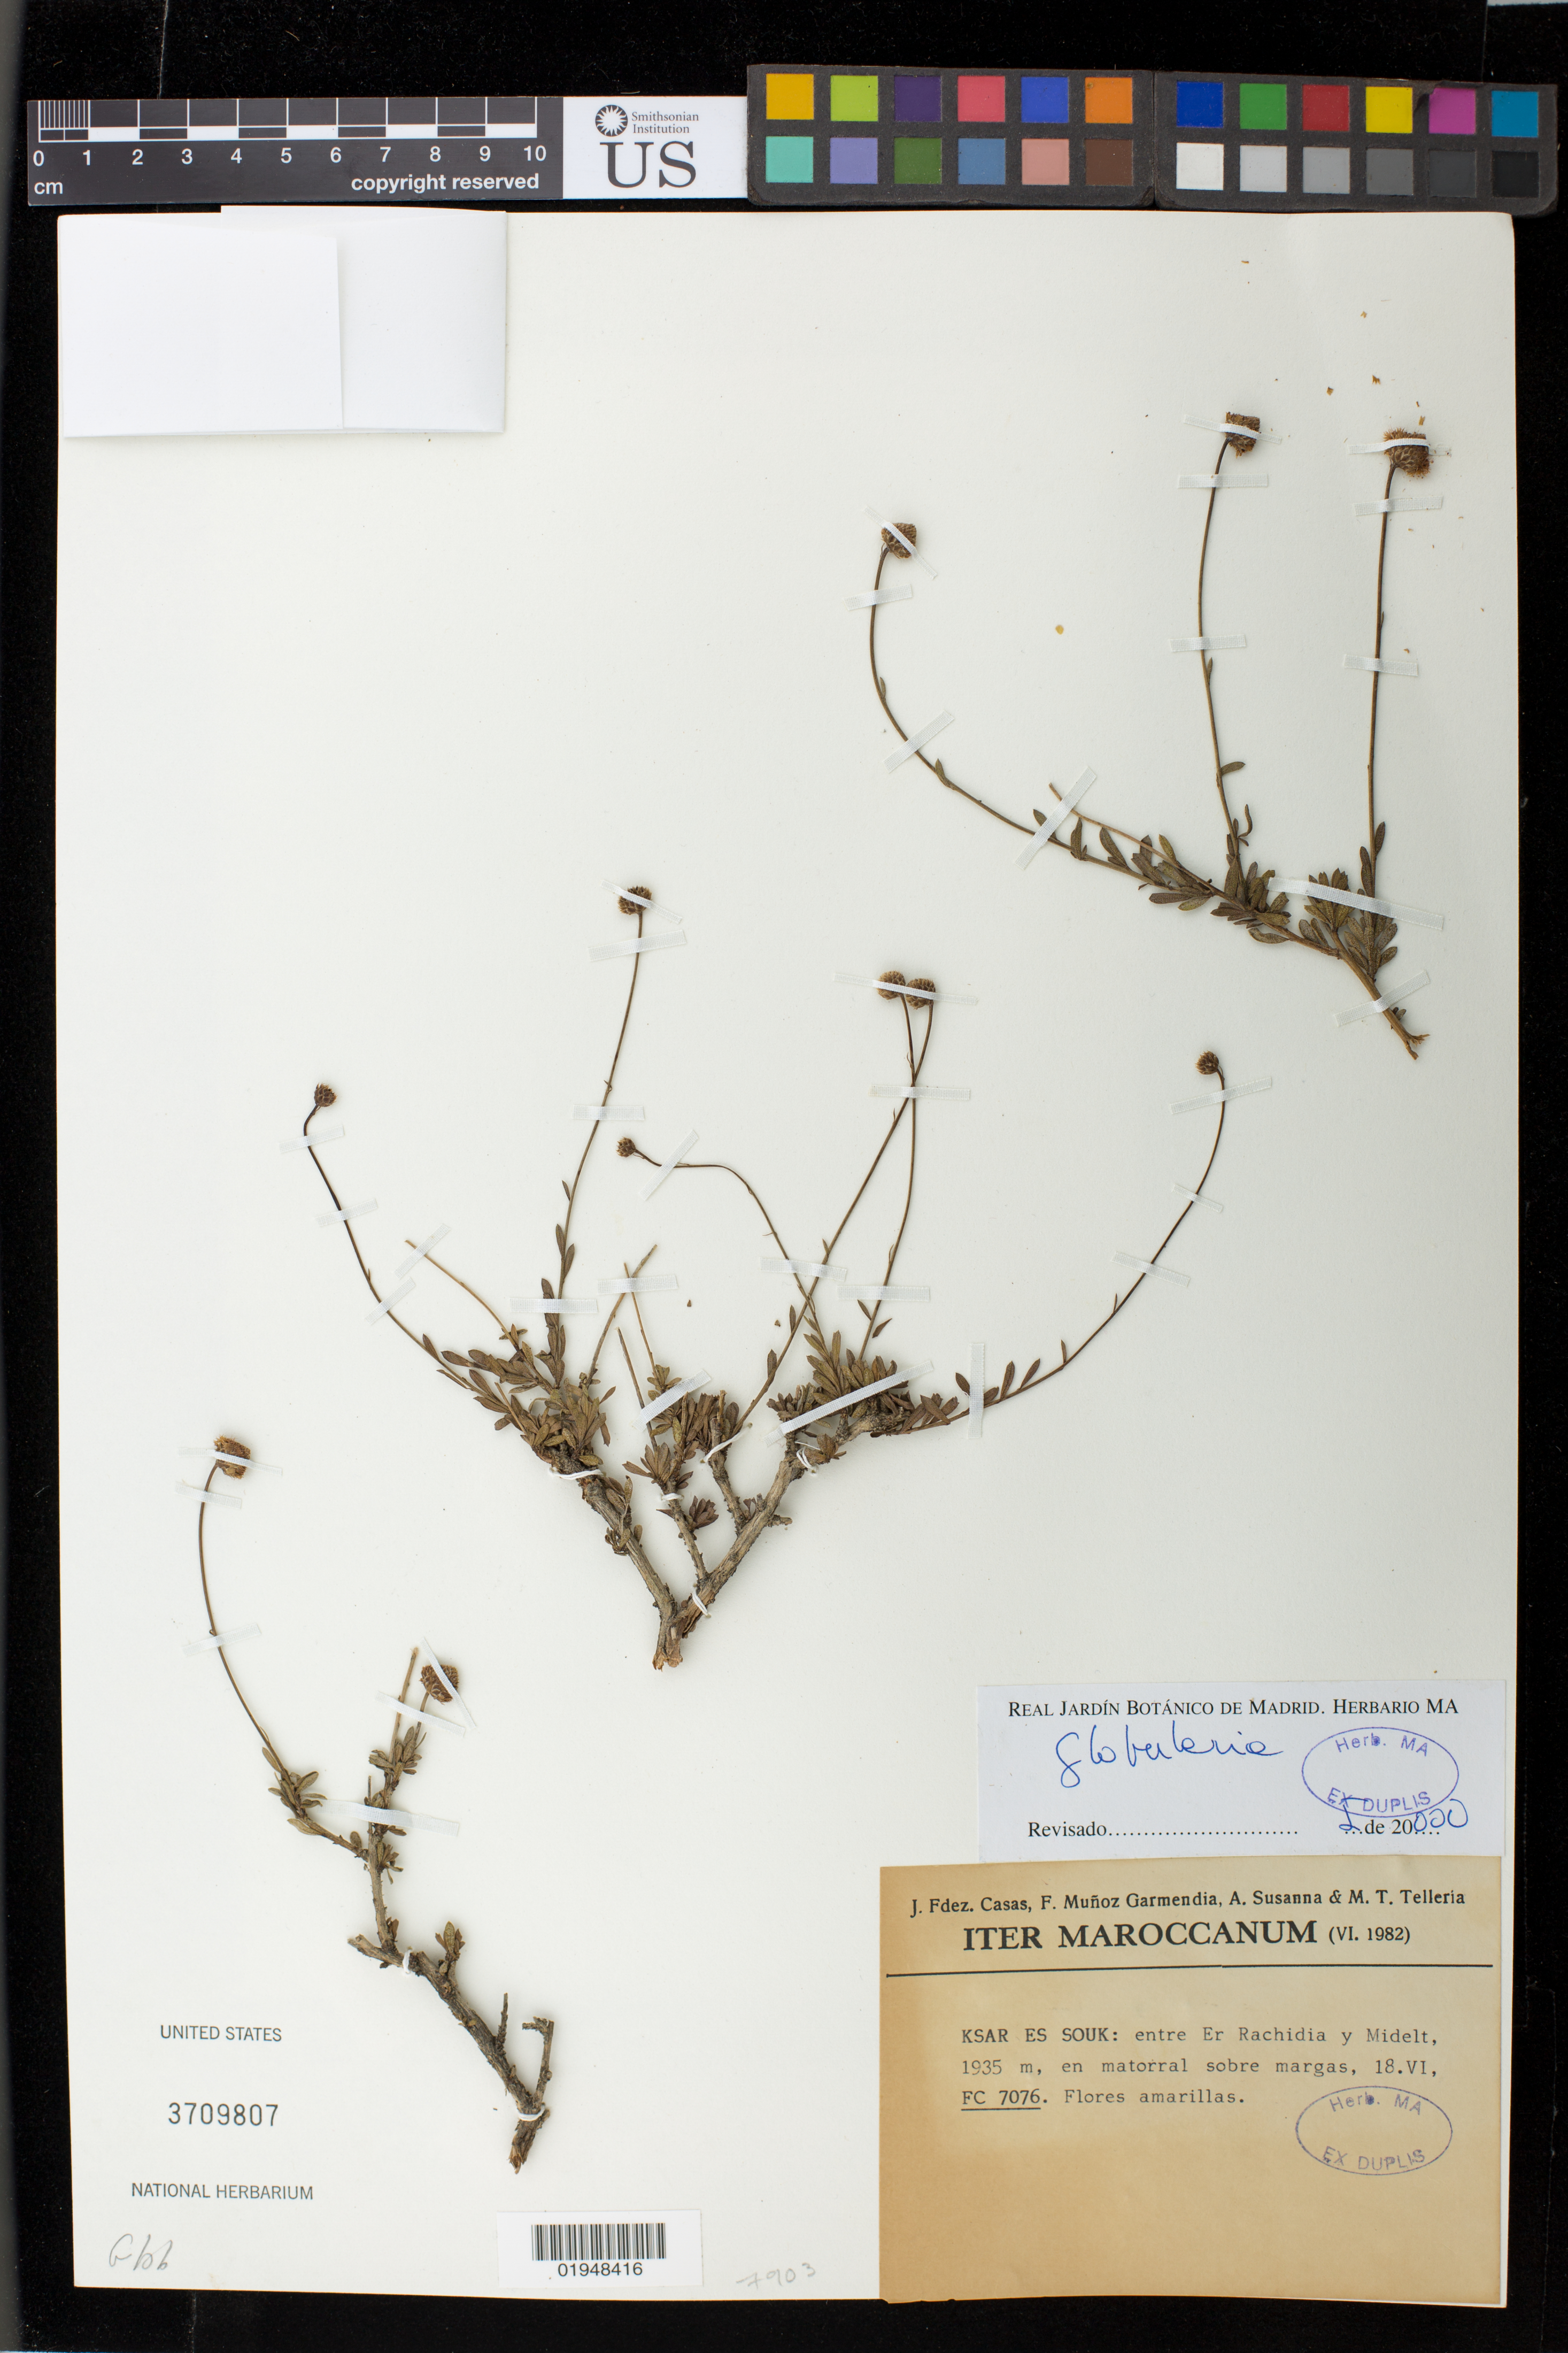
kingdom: Plantae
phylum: Tracheophyta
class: Magnoliopsida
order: Lamiales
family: Plantaginaceae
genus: Globularia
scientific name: Globularia sp.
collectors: J. Casas, F. Muñoz Garmendia, A. Susanna & M. Telleria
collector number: FC 7076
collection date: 1982-04-18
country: Morocco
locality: Ksar es Souk, entre Er Rachidia y Midelt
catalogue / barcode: US 3709807